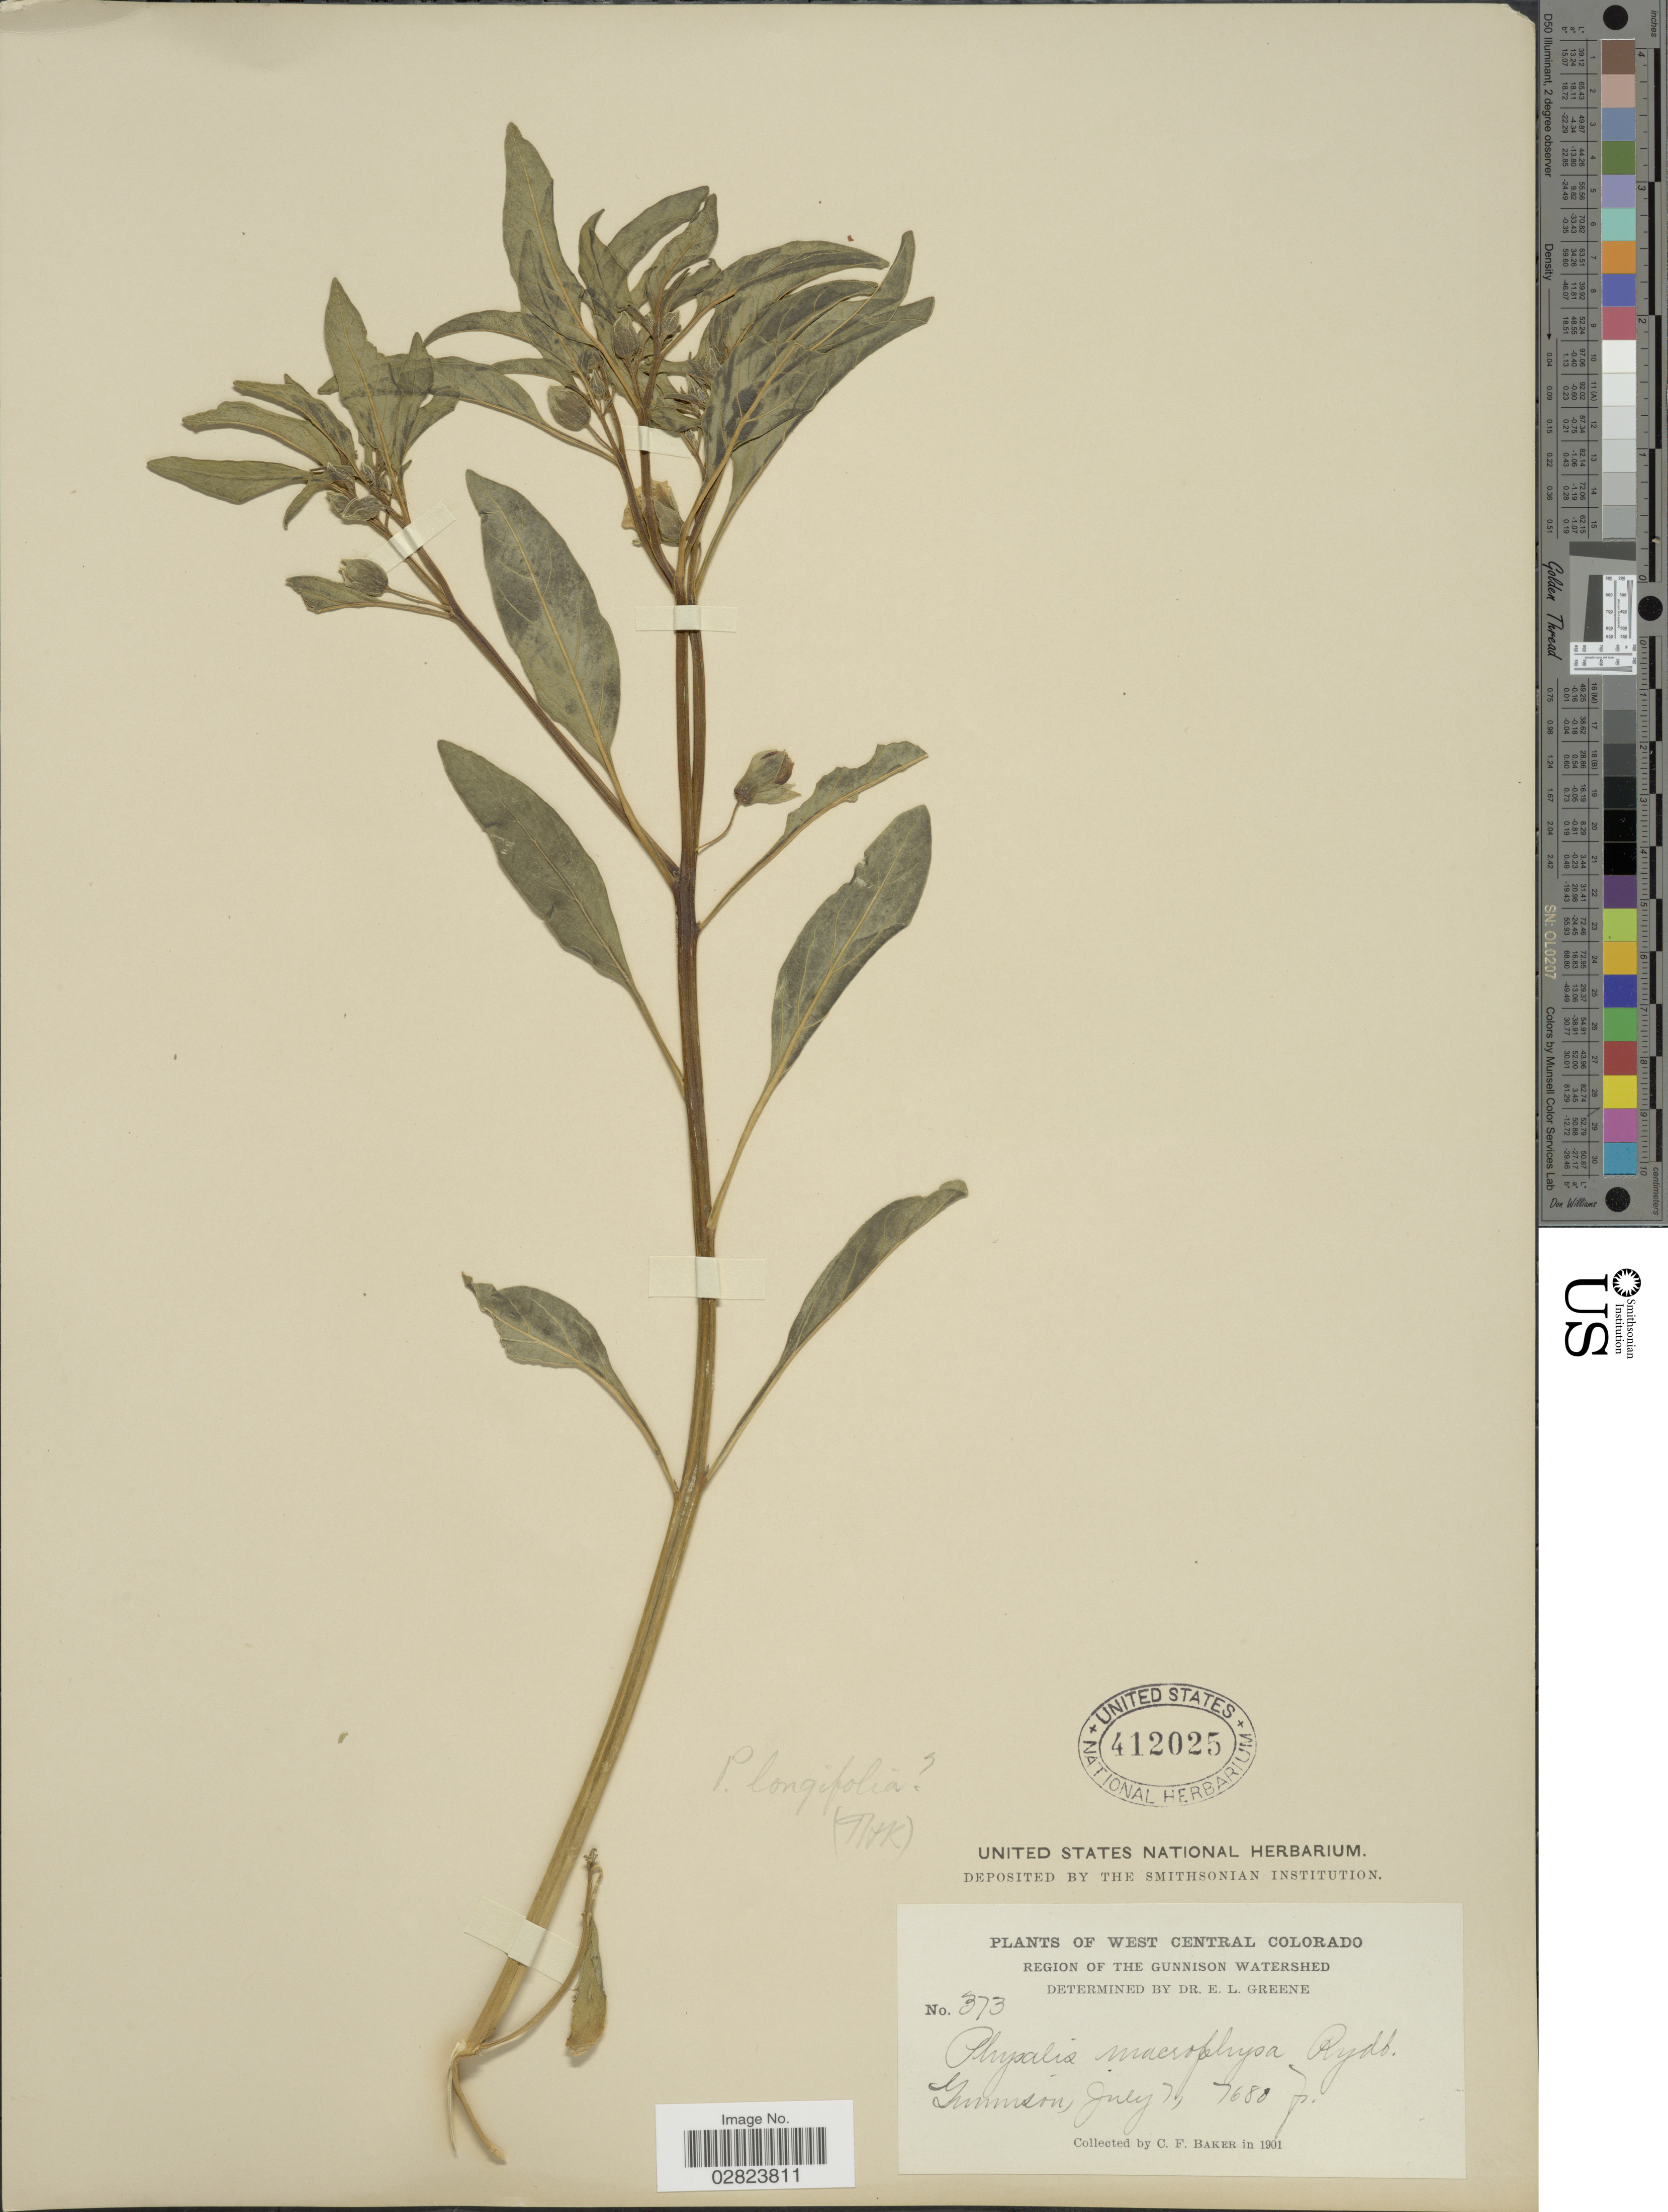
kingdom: Plantae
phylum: Tracheophyta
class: Magnoliopsida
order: Solanales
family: Solanaceae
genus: Physalis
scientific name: Physalis longifolia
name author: Nutt.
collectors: C. F. Baker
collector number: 373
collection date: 1901-07-07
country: United States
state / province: Colorado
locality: West Central Colorado. Region of the Gunnison Watershed. Gunnison.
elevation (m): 2341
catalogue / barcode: US 412025